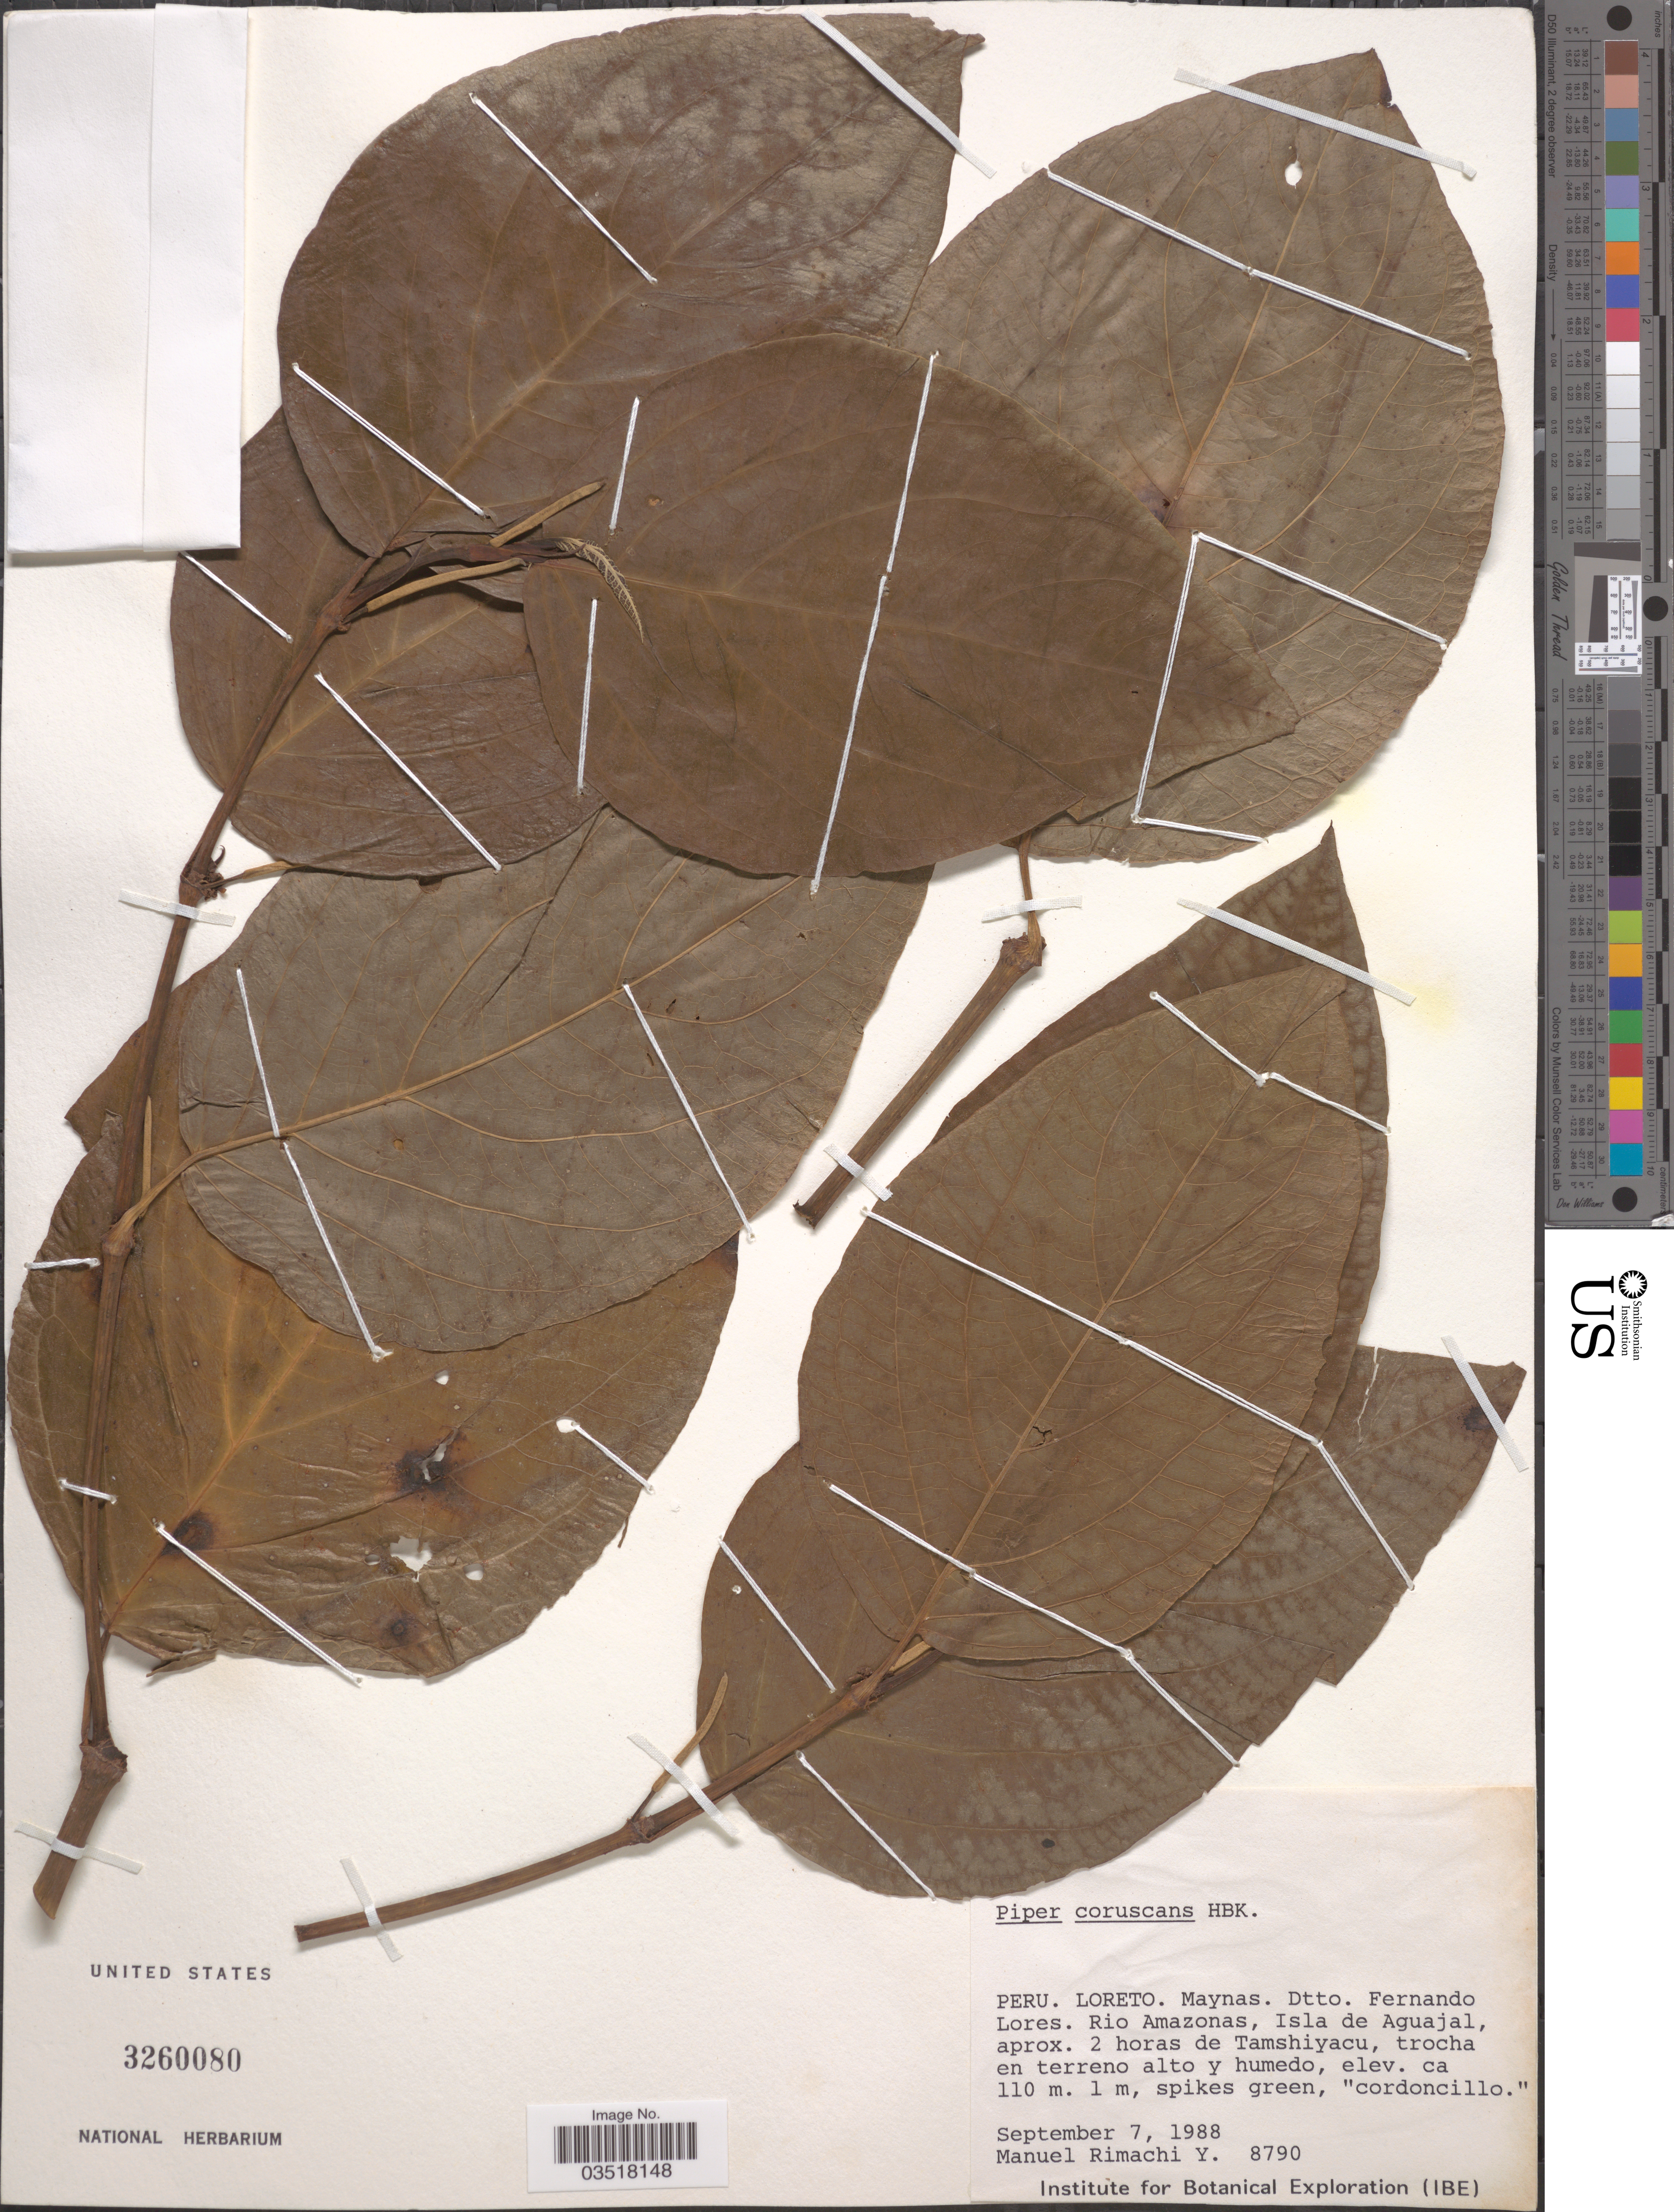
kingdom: Plantae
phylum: Tracheophyta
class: Magnoliopsida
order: Piperales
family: Piperaceae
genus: Piper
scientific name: Piper coruscans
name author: Kunth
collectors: M. Rimachi Y.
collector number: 8790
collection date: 1988-09-07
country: Peru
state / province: Loreto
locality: Maynas. Dtto. Fernando Lores. Rio Amazonas, Isla de Aguajal, aprox. 2 horas de Tamshiyacu.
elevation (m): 110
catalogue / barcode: US 3260080